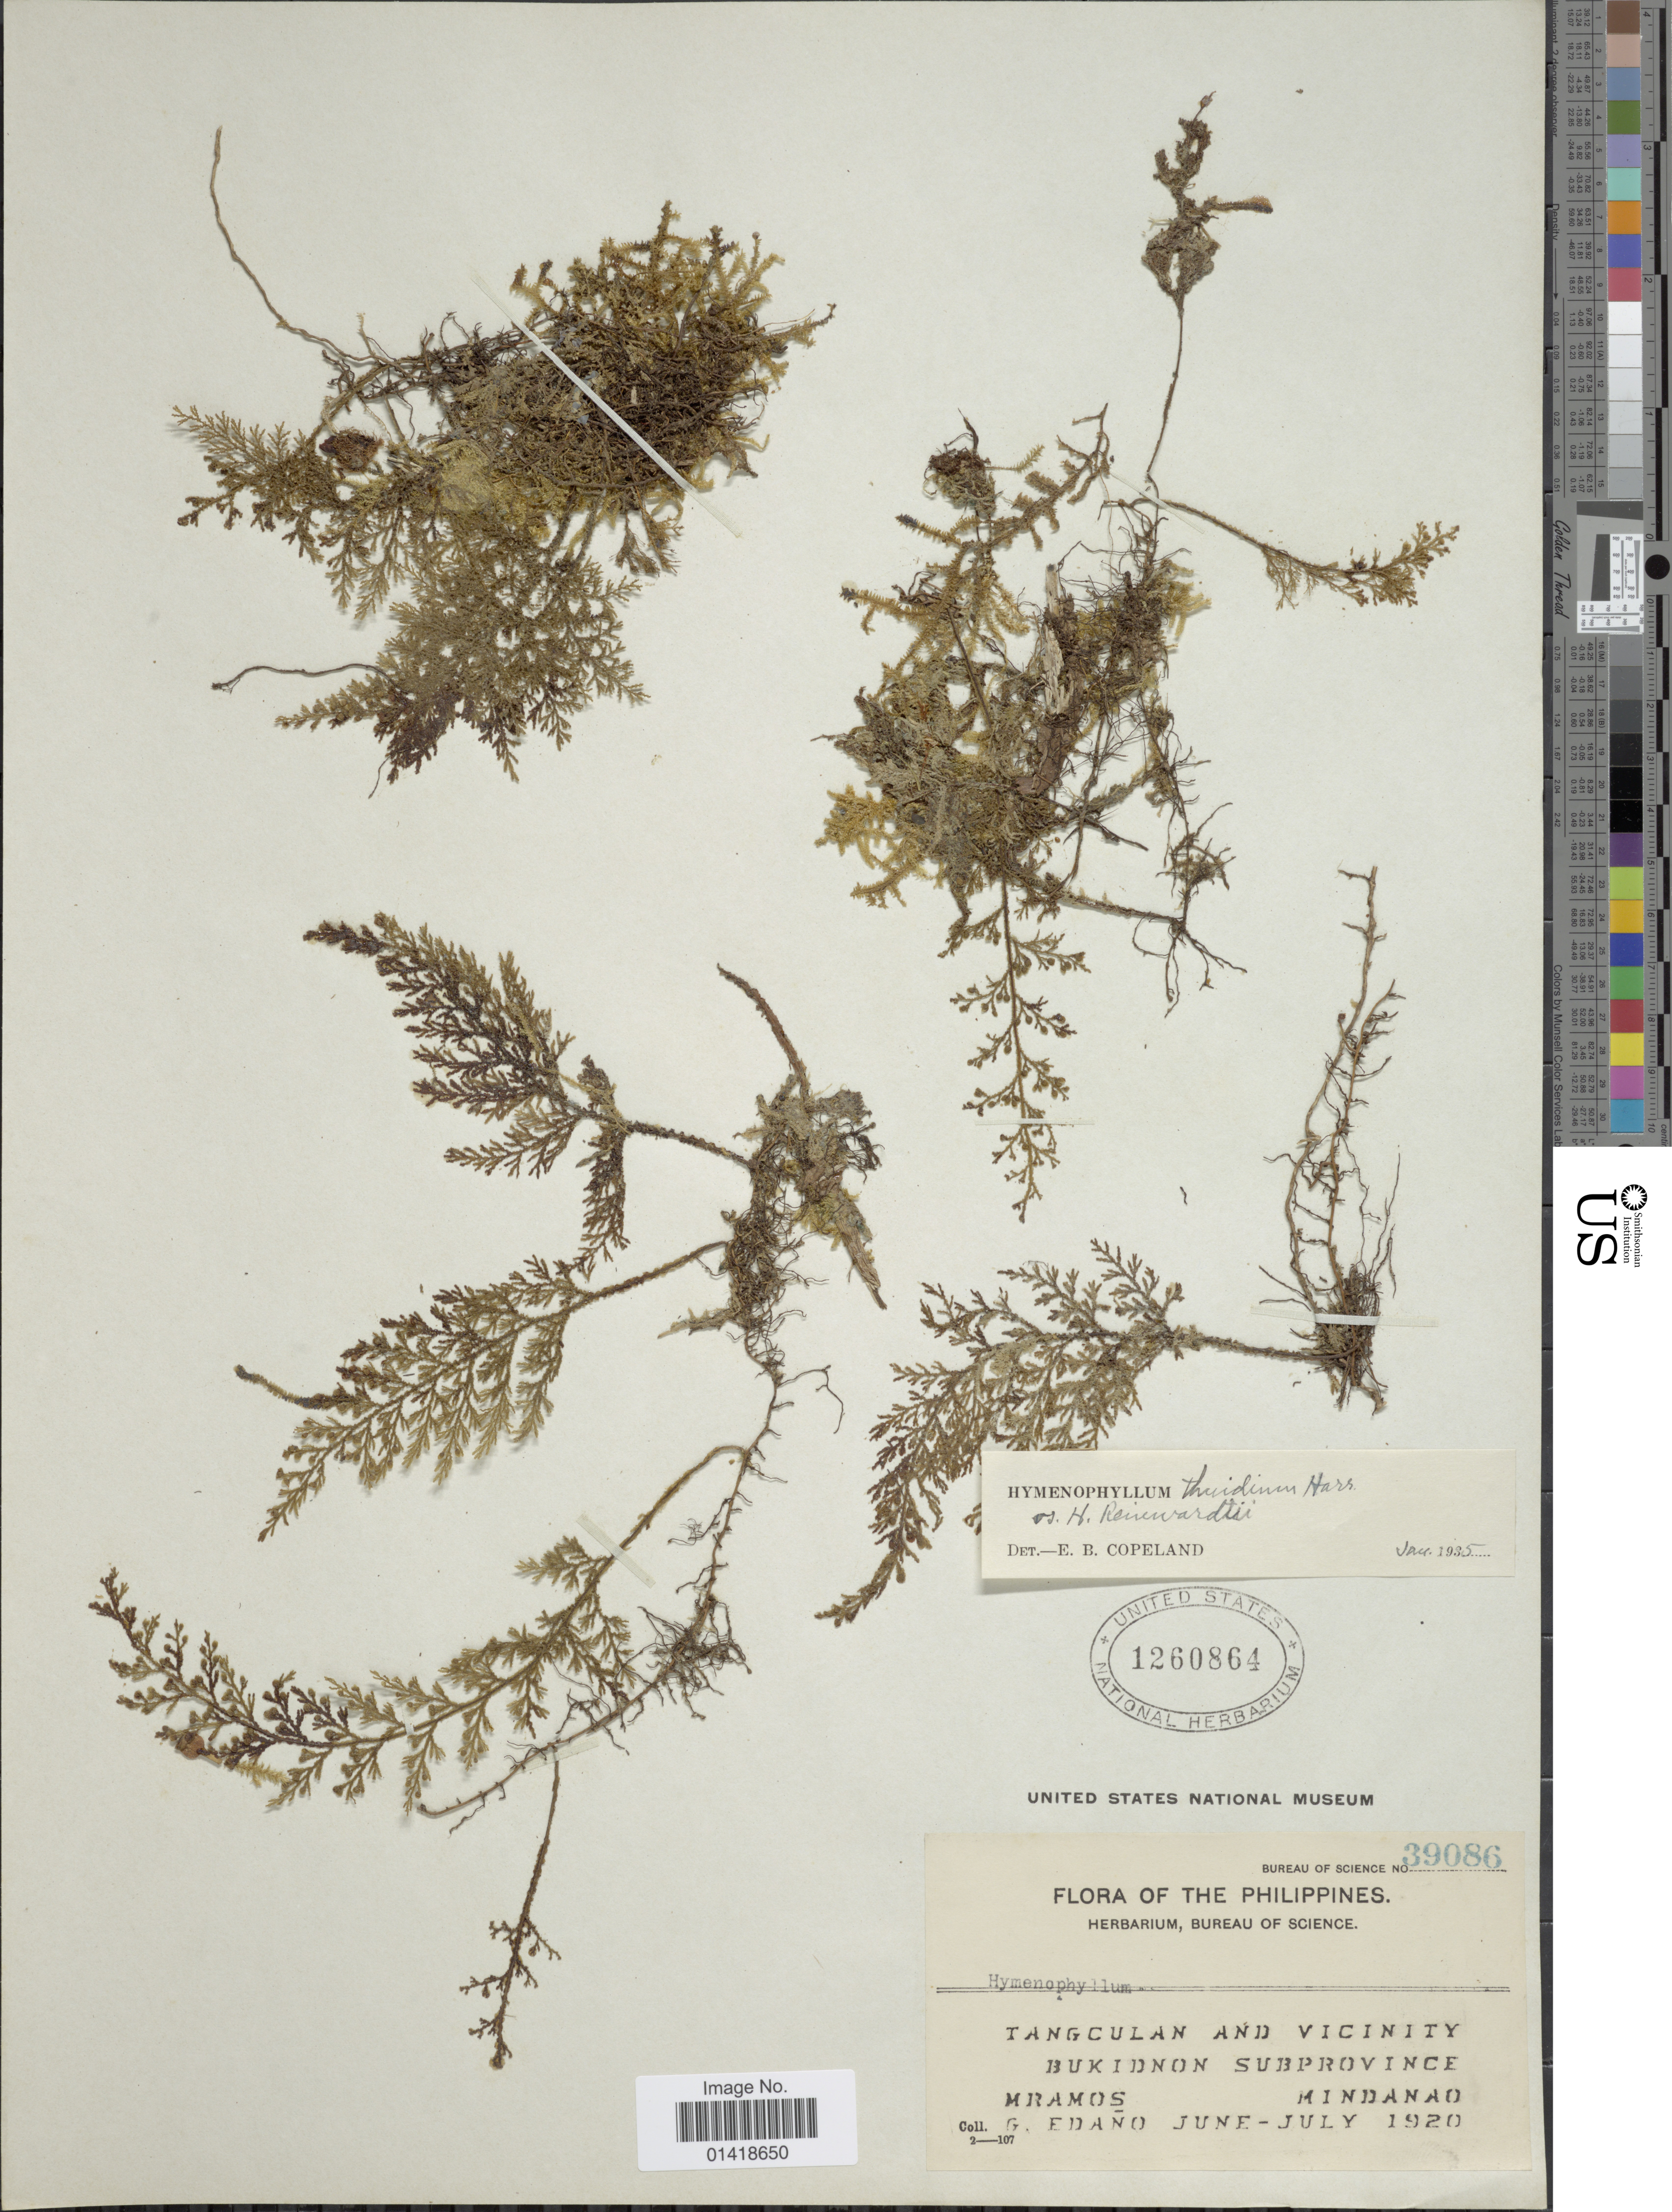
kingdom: Plantae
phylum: Tracheophyta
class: Polypodiopsida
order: Hymenophyllales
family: Hymenophyllaceae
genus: Hymenophyllum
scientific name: Hymenophyllum thuidium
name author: Harr.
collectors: M. Ramos & G. Edaño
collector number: Bureau of Science 39086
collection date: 1920-06/1920-07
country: Philippines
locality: The Philippines. Tangculan and Vicinity Bukidnon Subprovinve, Mindanao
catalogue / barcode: US 1260864